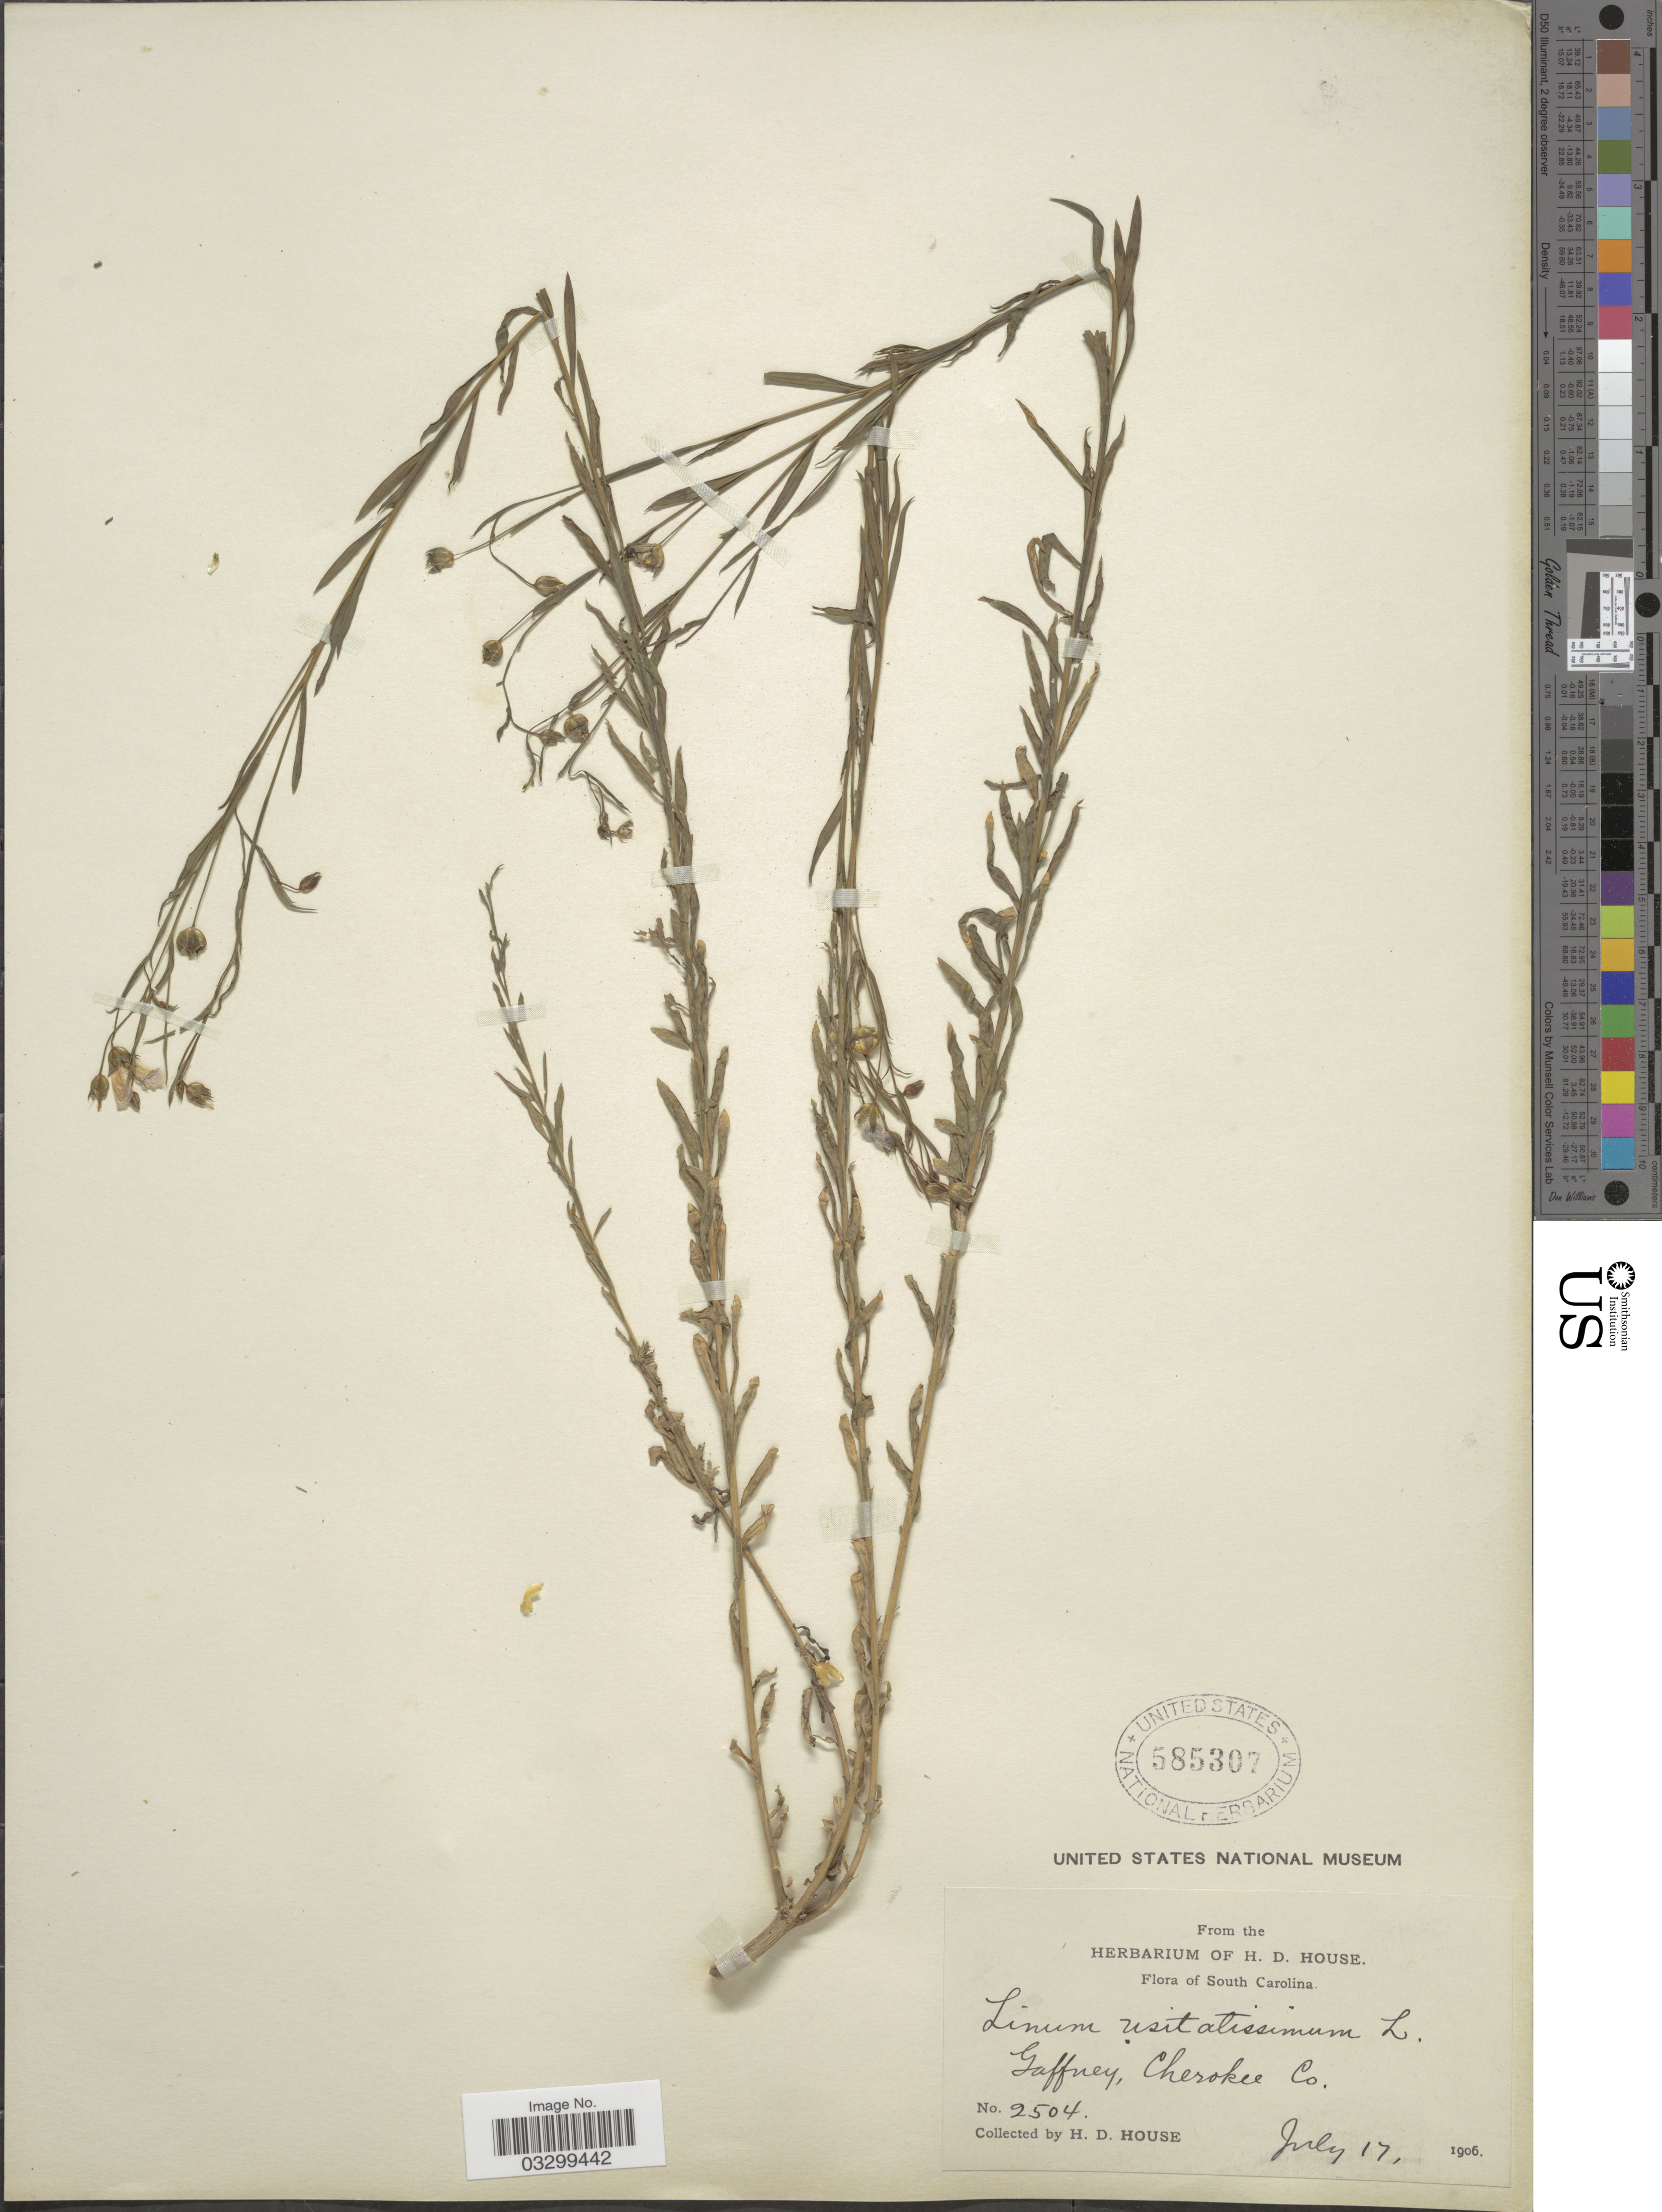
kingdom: Plantae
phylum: Tracheophyta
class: Magnoliopsida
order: Malpighiales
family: Linaceae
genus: Linum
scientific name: Linum usitatissimum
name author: L.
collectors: H. D. House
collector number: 2504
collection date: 1906-07-17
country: United States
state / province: South Carolina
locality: Gaffney, Cherokee Co.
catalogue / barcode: US 585307